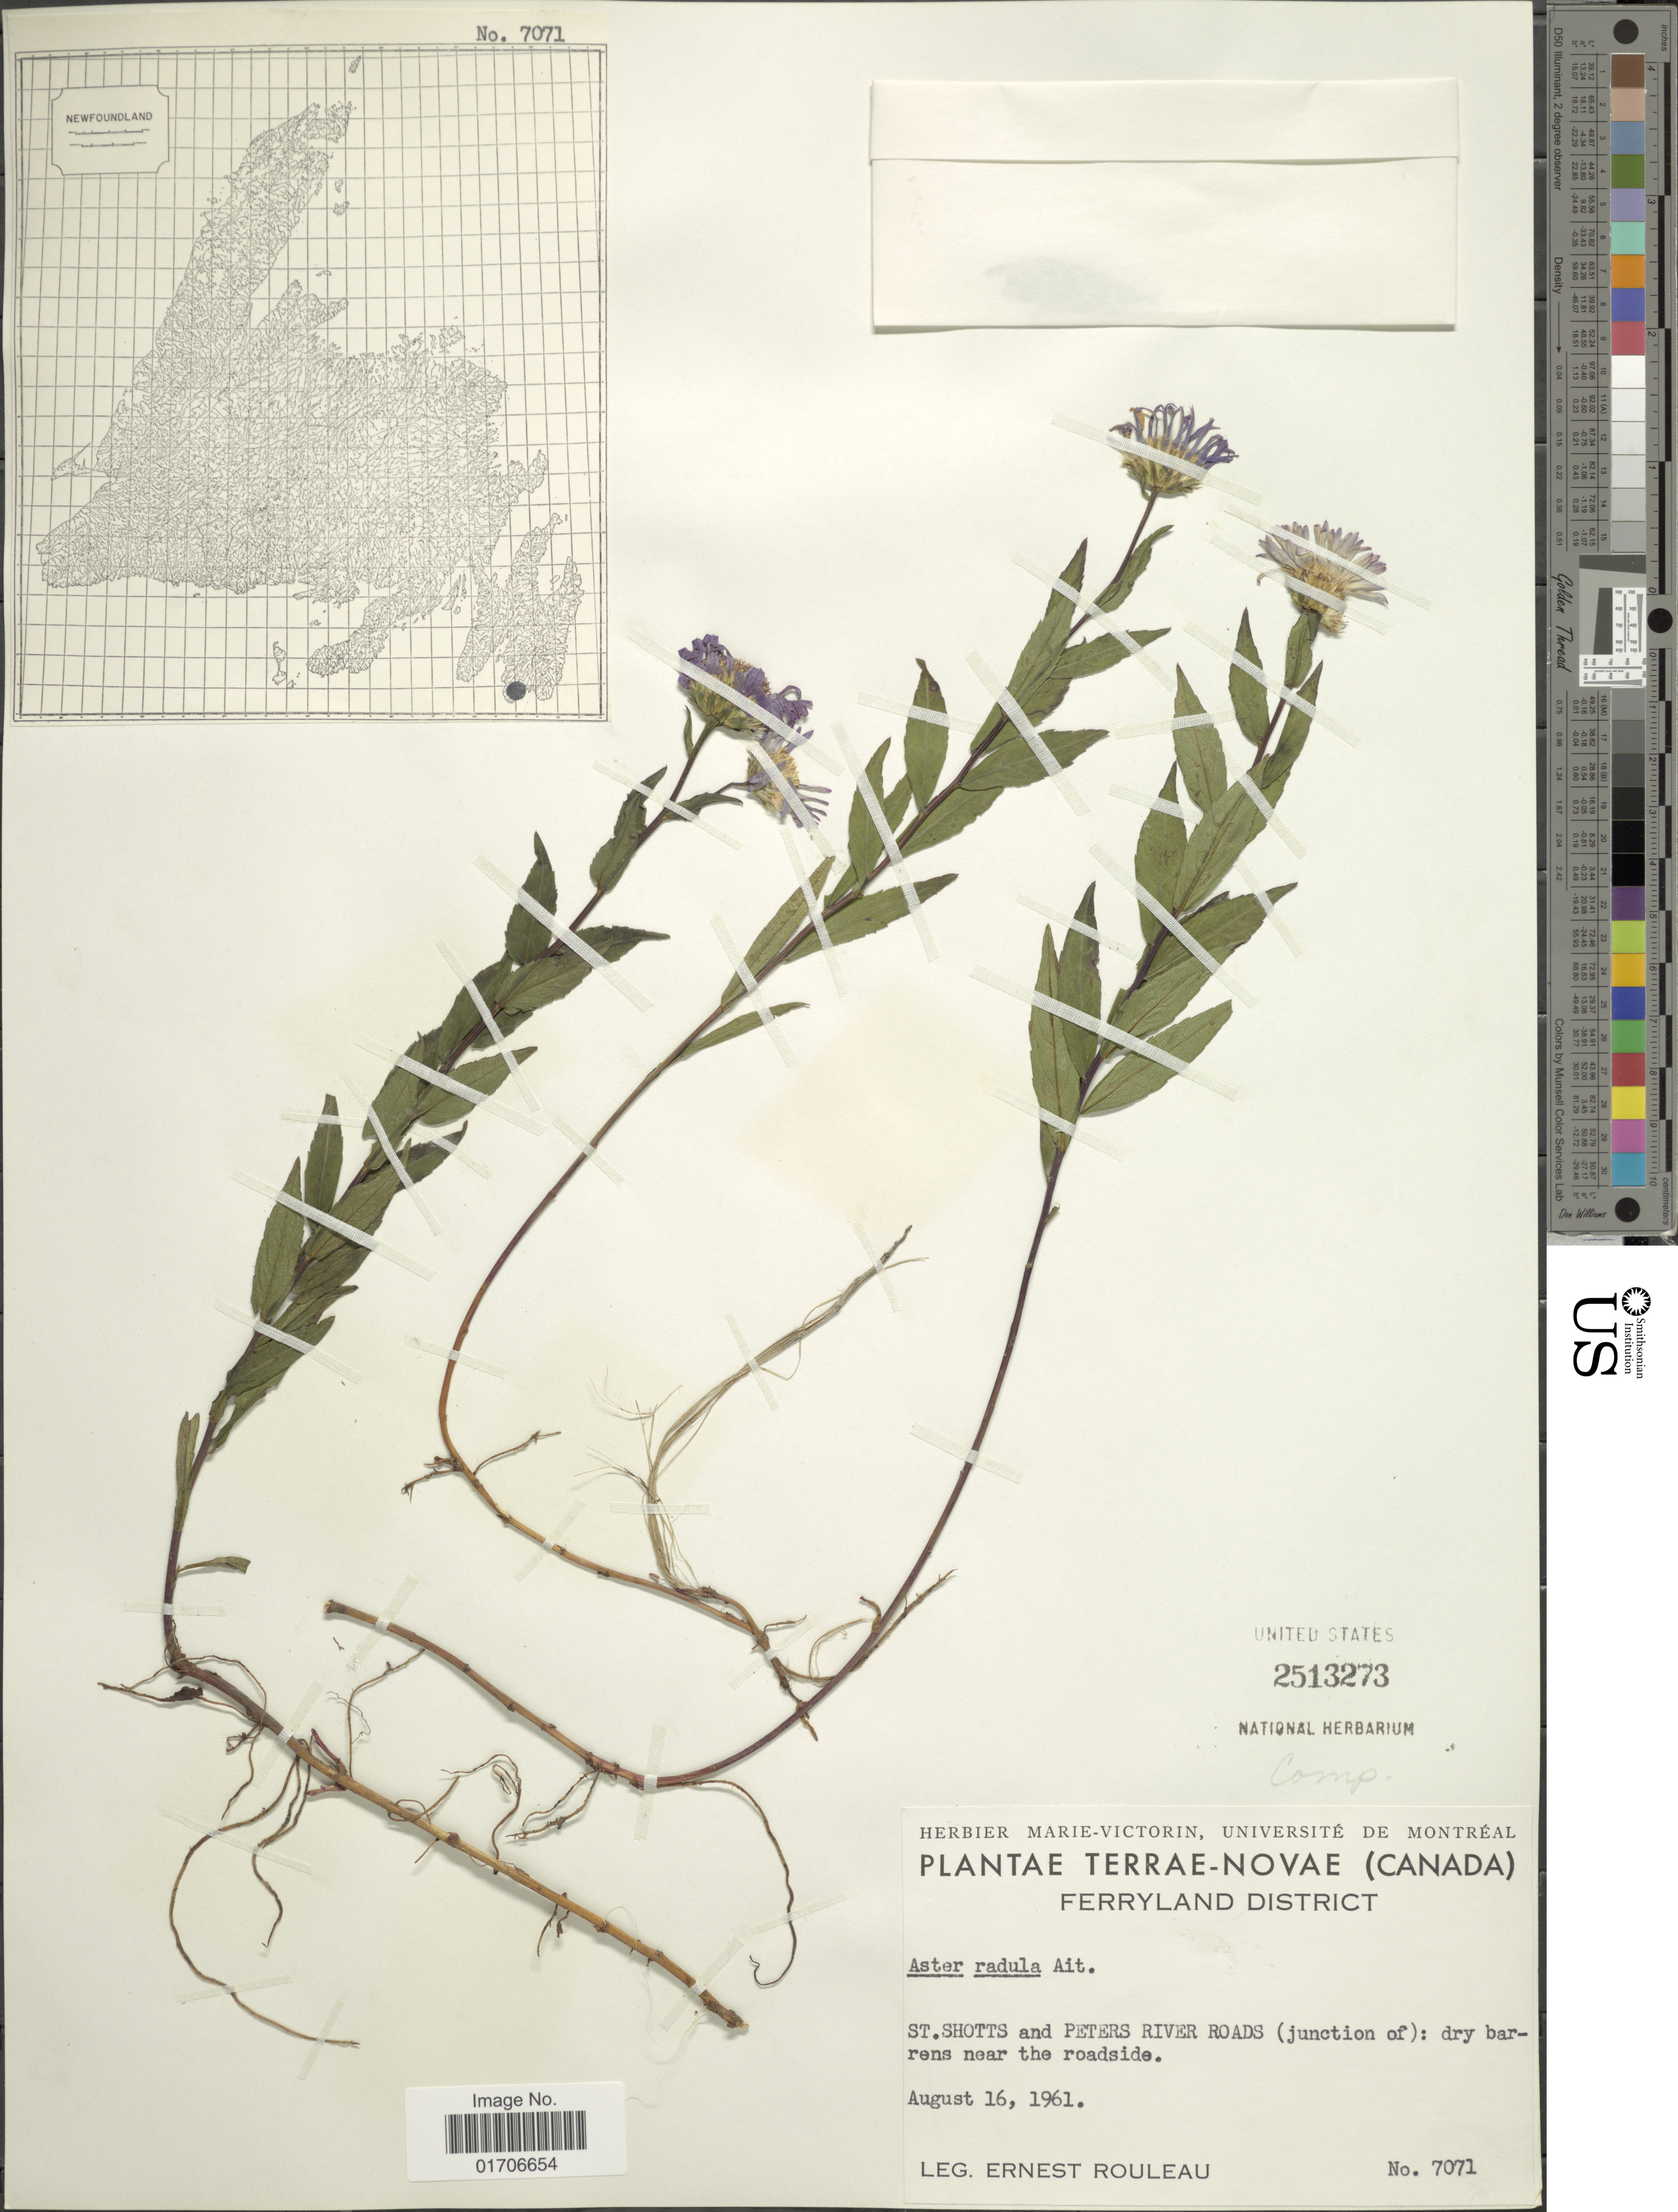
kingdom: Plantae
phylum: Tracheophyta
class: Magnoliopsida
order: Asterales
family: Asteraceae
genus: Eurybia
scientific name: Eurybia radula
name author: (Aiton) G.L. Nesom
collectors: E. Rouleau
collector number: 7071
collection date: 1961-08-16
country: Canada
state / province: Newfoundland and Labrador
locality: Terrae-Novae (Canada). Ferryland District. St. Shotts and Peters River Roads (junction of): dry barrens near the roadside.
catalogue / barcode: US 2513273